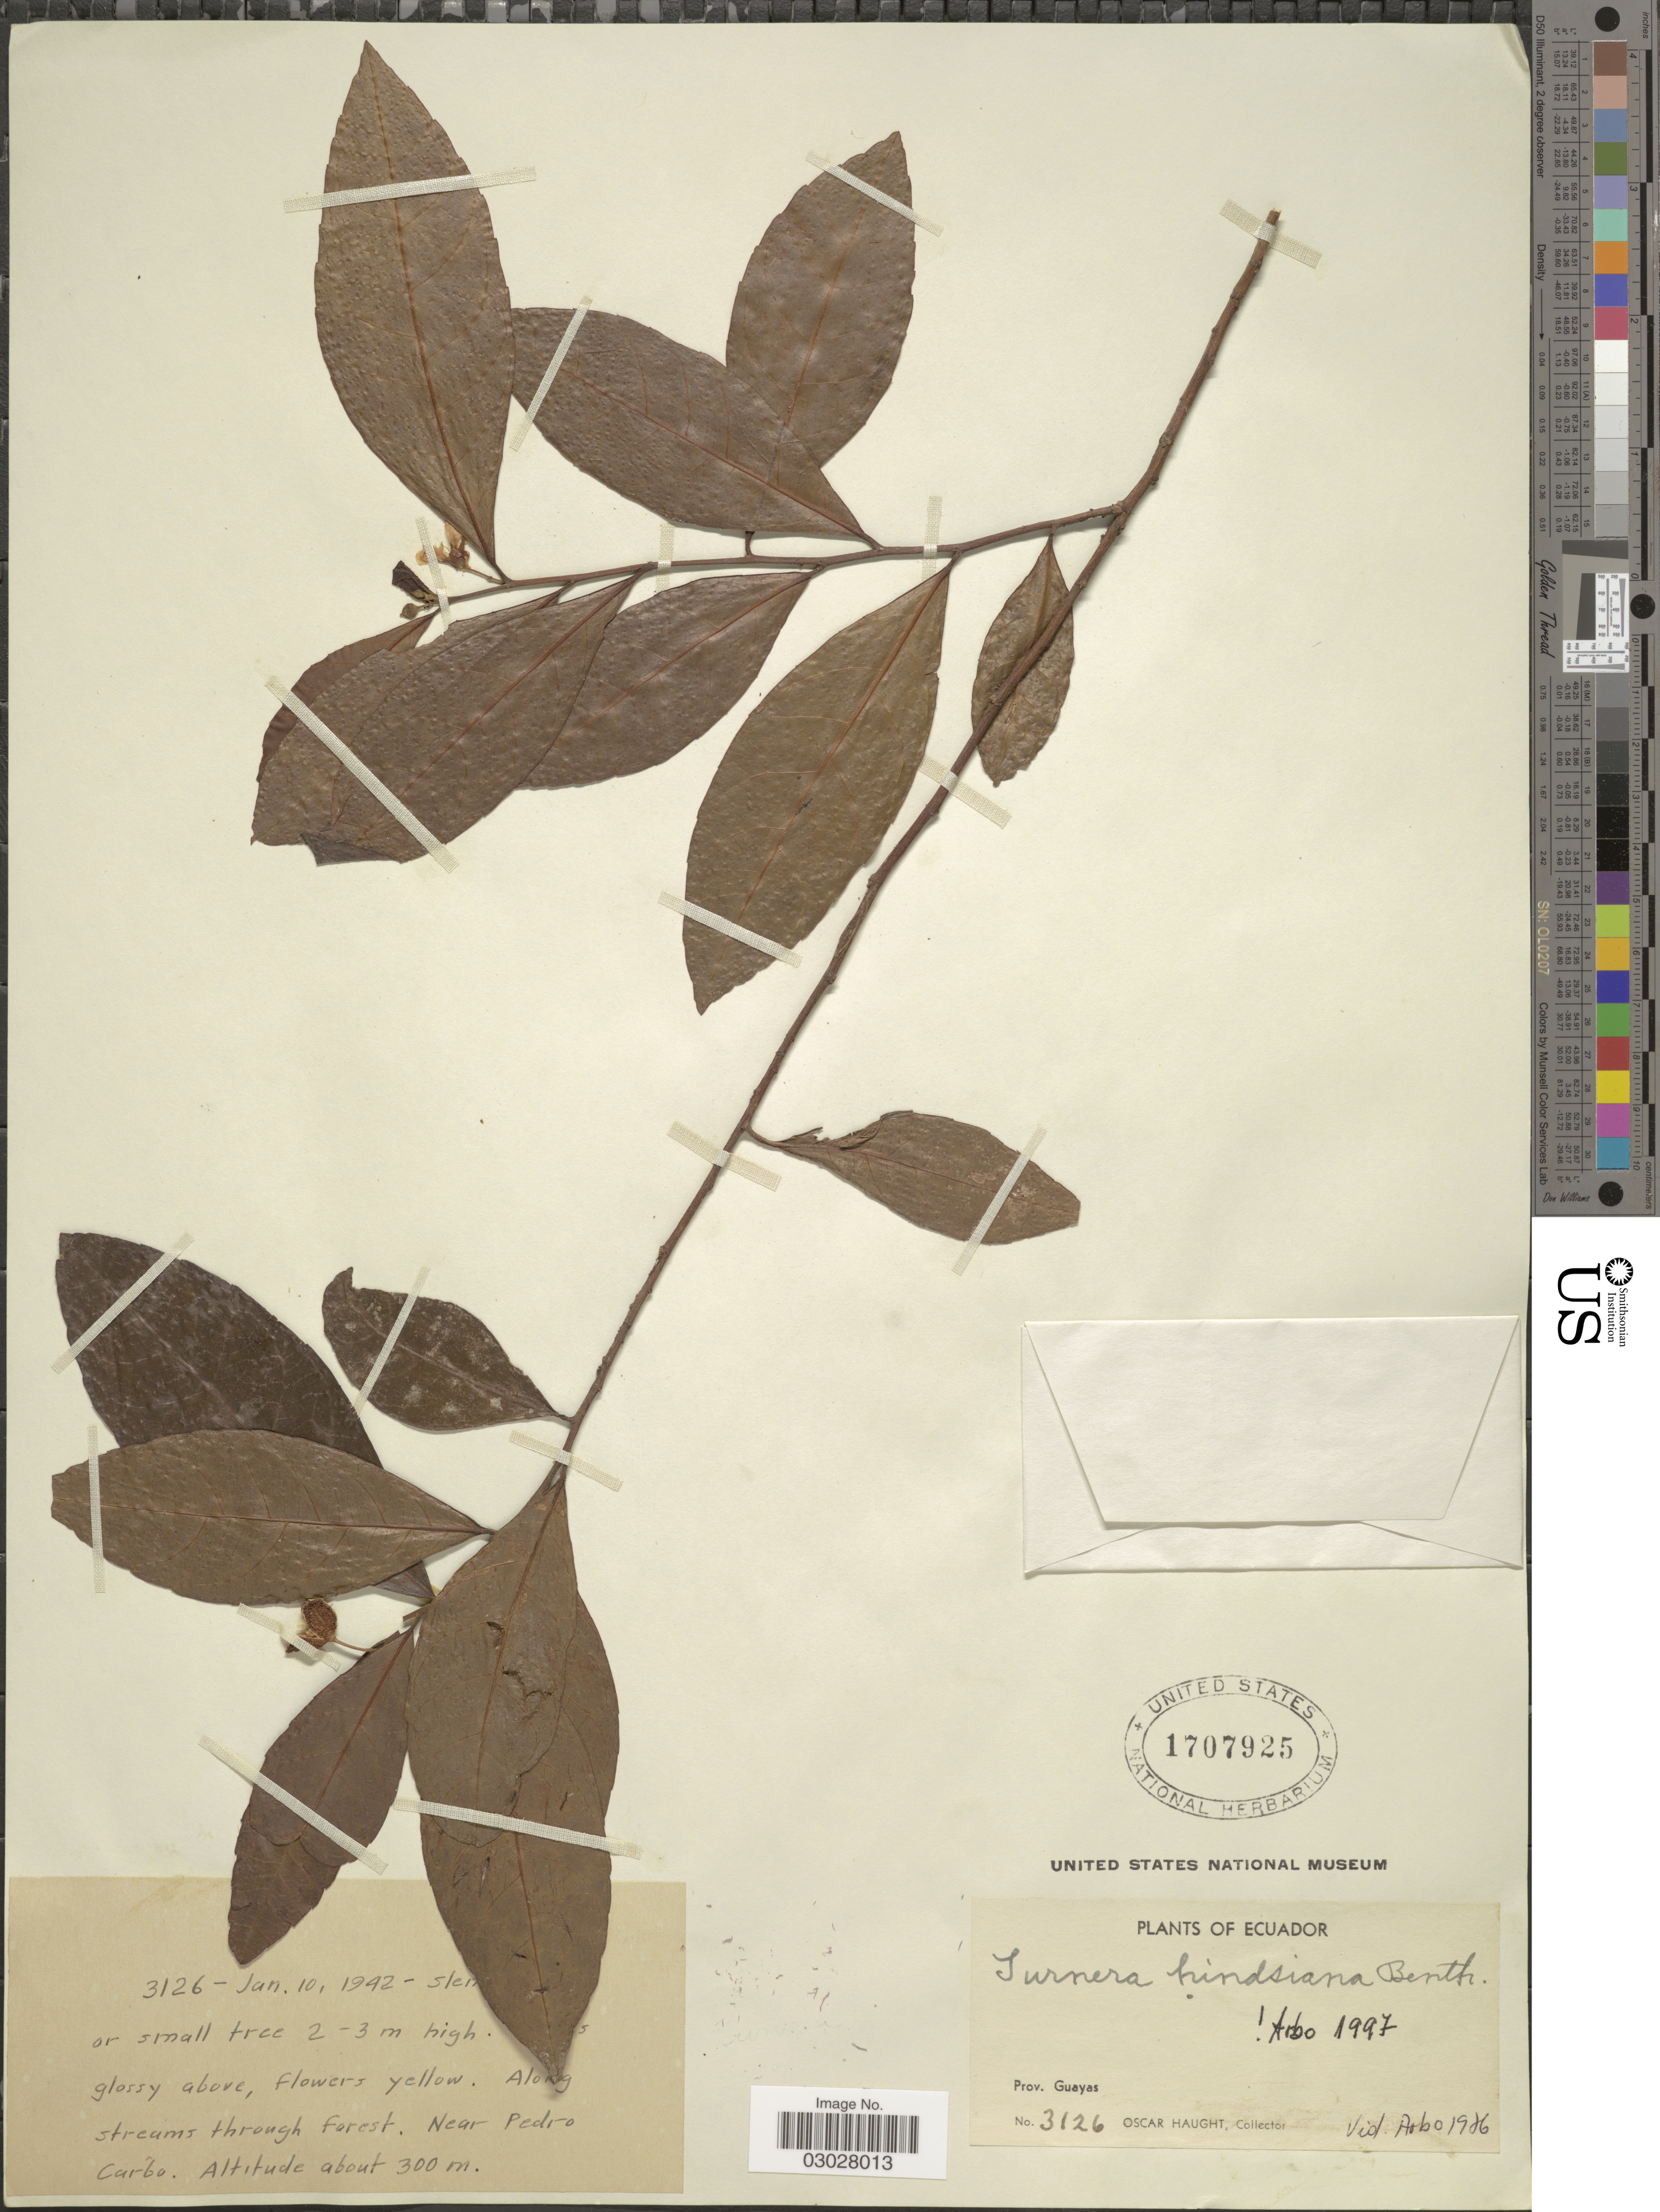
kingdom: Plantae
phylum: Tracheophyta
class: Magnoliopsida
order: Malpighiales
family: Turneraceae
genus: Turnera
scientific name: Turnera hindsiana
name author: Benth.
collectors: O. L. Haught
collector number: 3126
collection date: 1942-01-10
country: Ecuador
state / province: Guayas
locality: Prov. Guayas. Near Pedro Carbo.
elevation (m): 300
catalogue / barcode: US 1707925